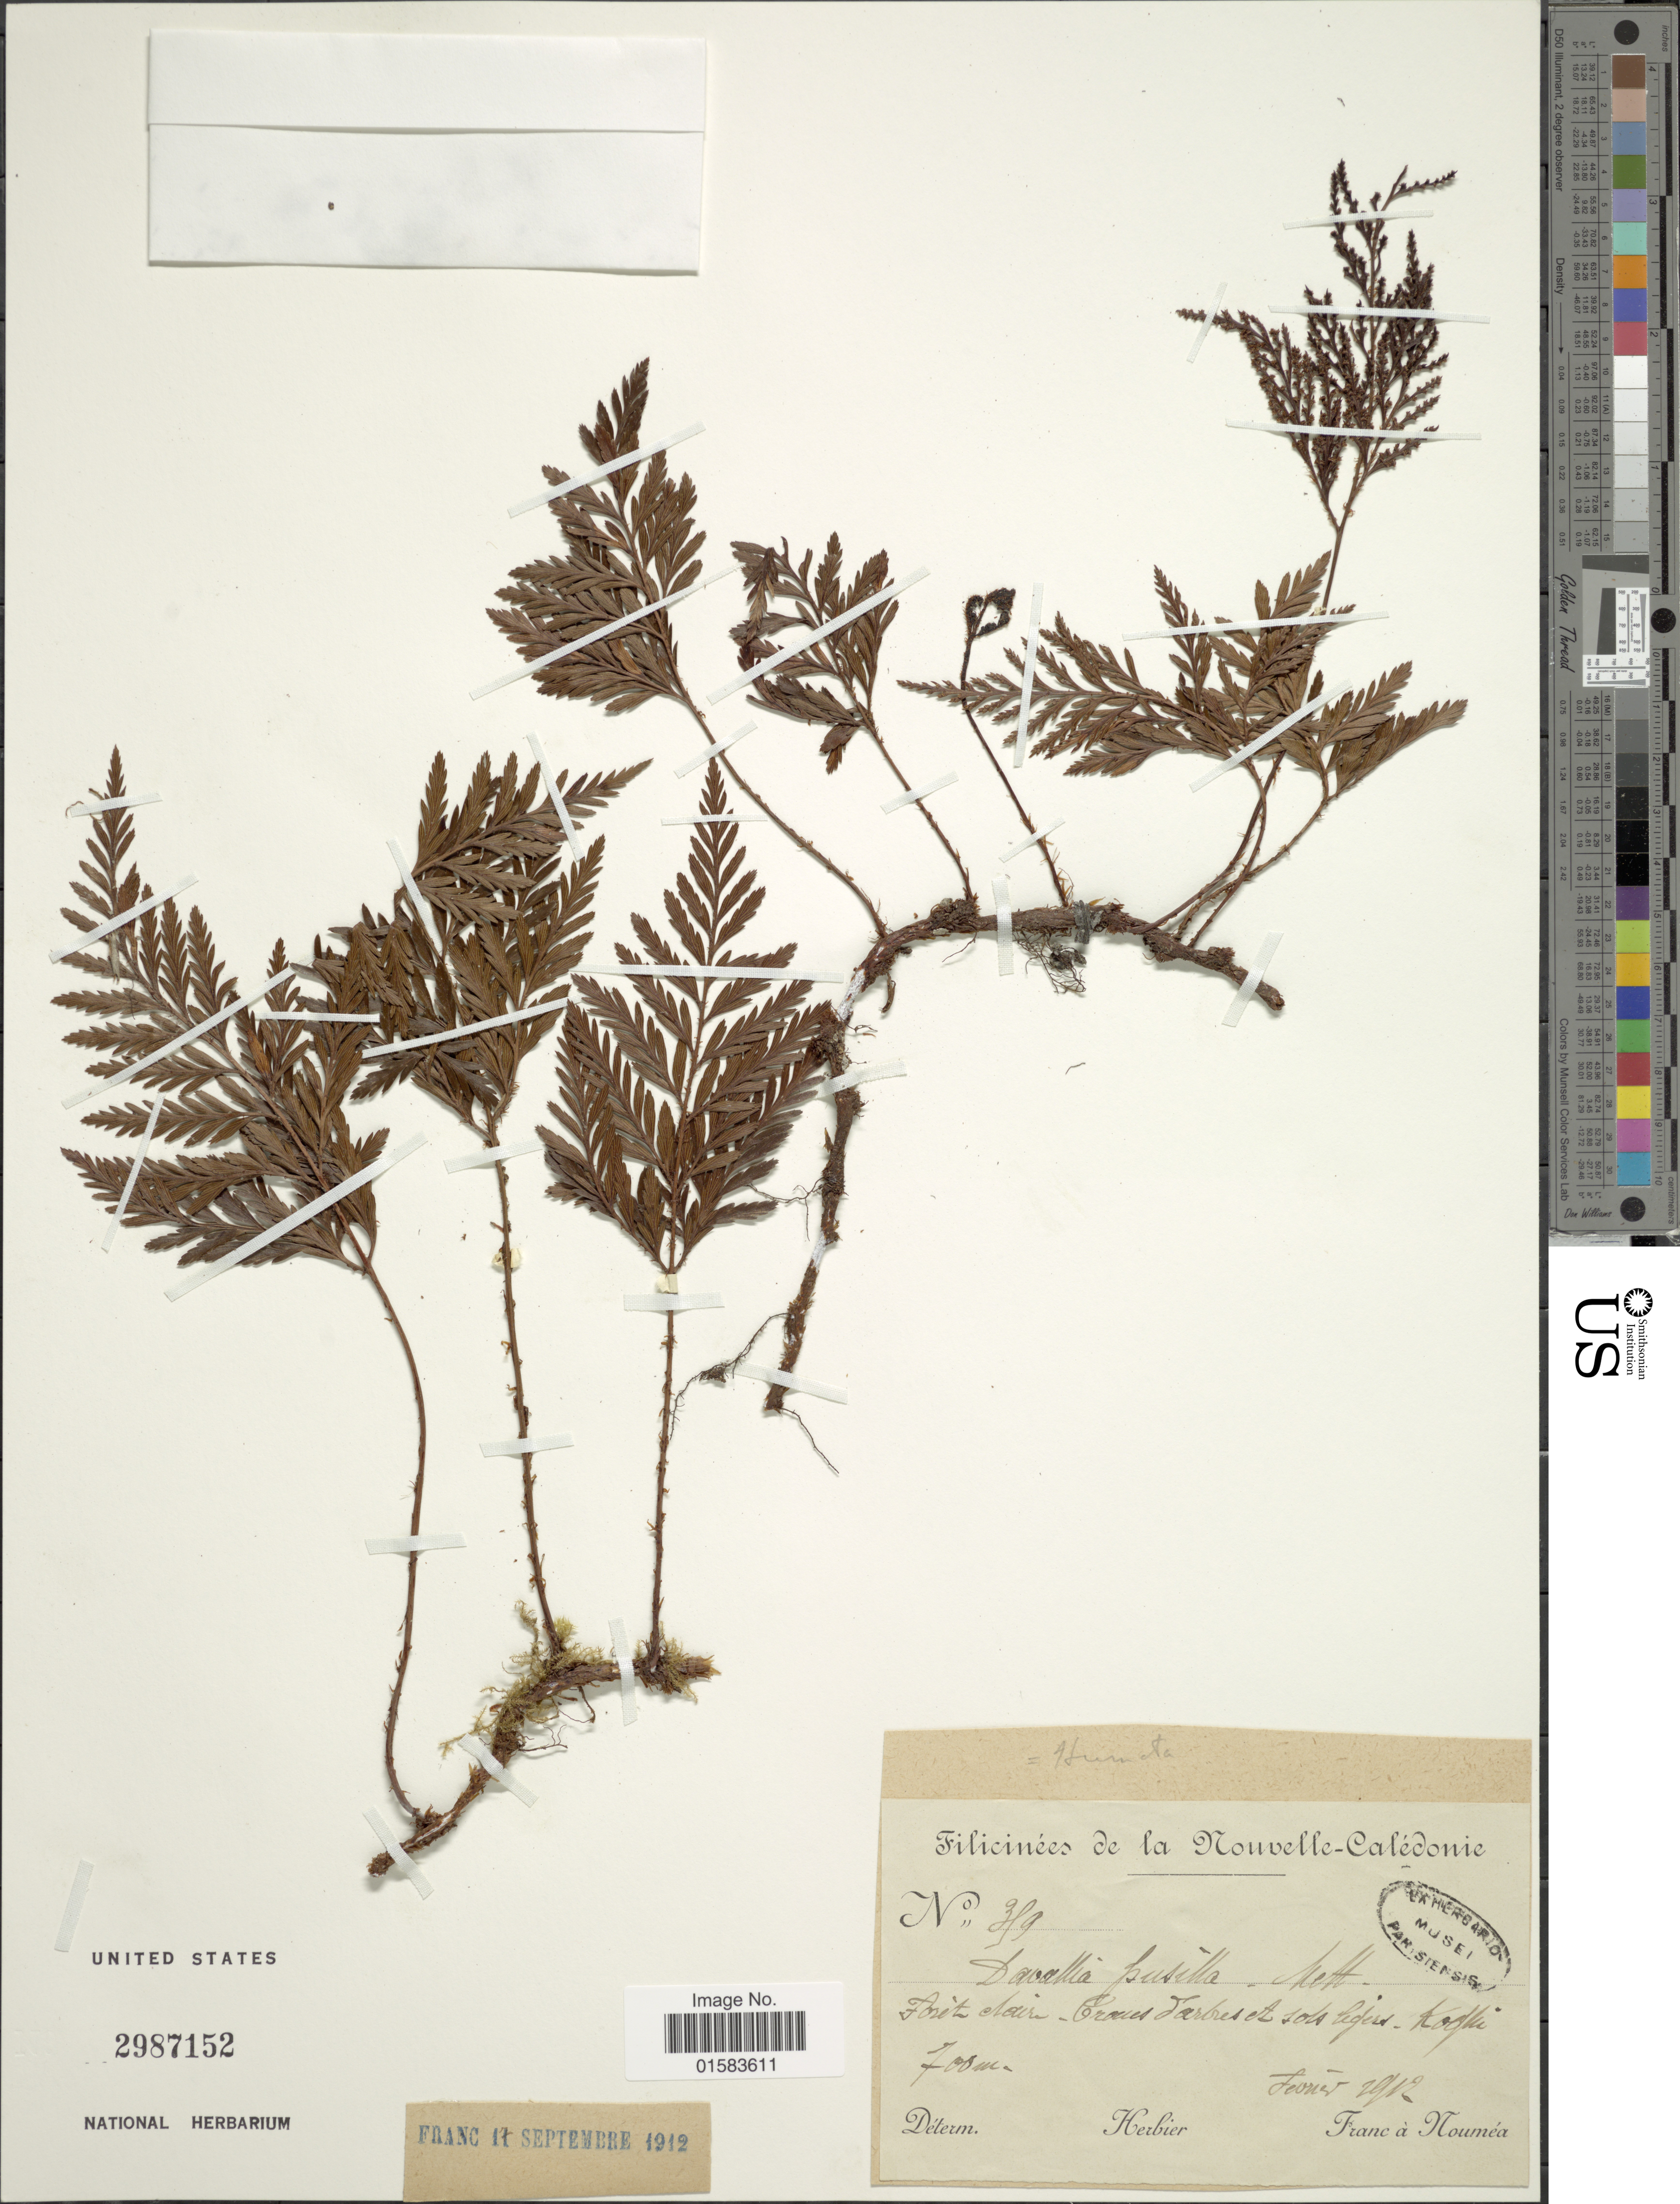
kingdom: Plantae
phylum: Tracheophyta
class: Polypodiopsida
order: Polypodiales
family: Davalliaceae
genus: Davallia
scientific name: Davallia repens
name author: (L. f.) Kuhn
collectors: Franc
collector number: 49*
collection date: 1912-02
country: New Caledonia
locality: Foret dari-Crouuves Parbes et aols Legers-Koghi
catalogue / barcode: US 2987152